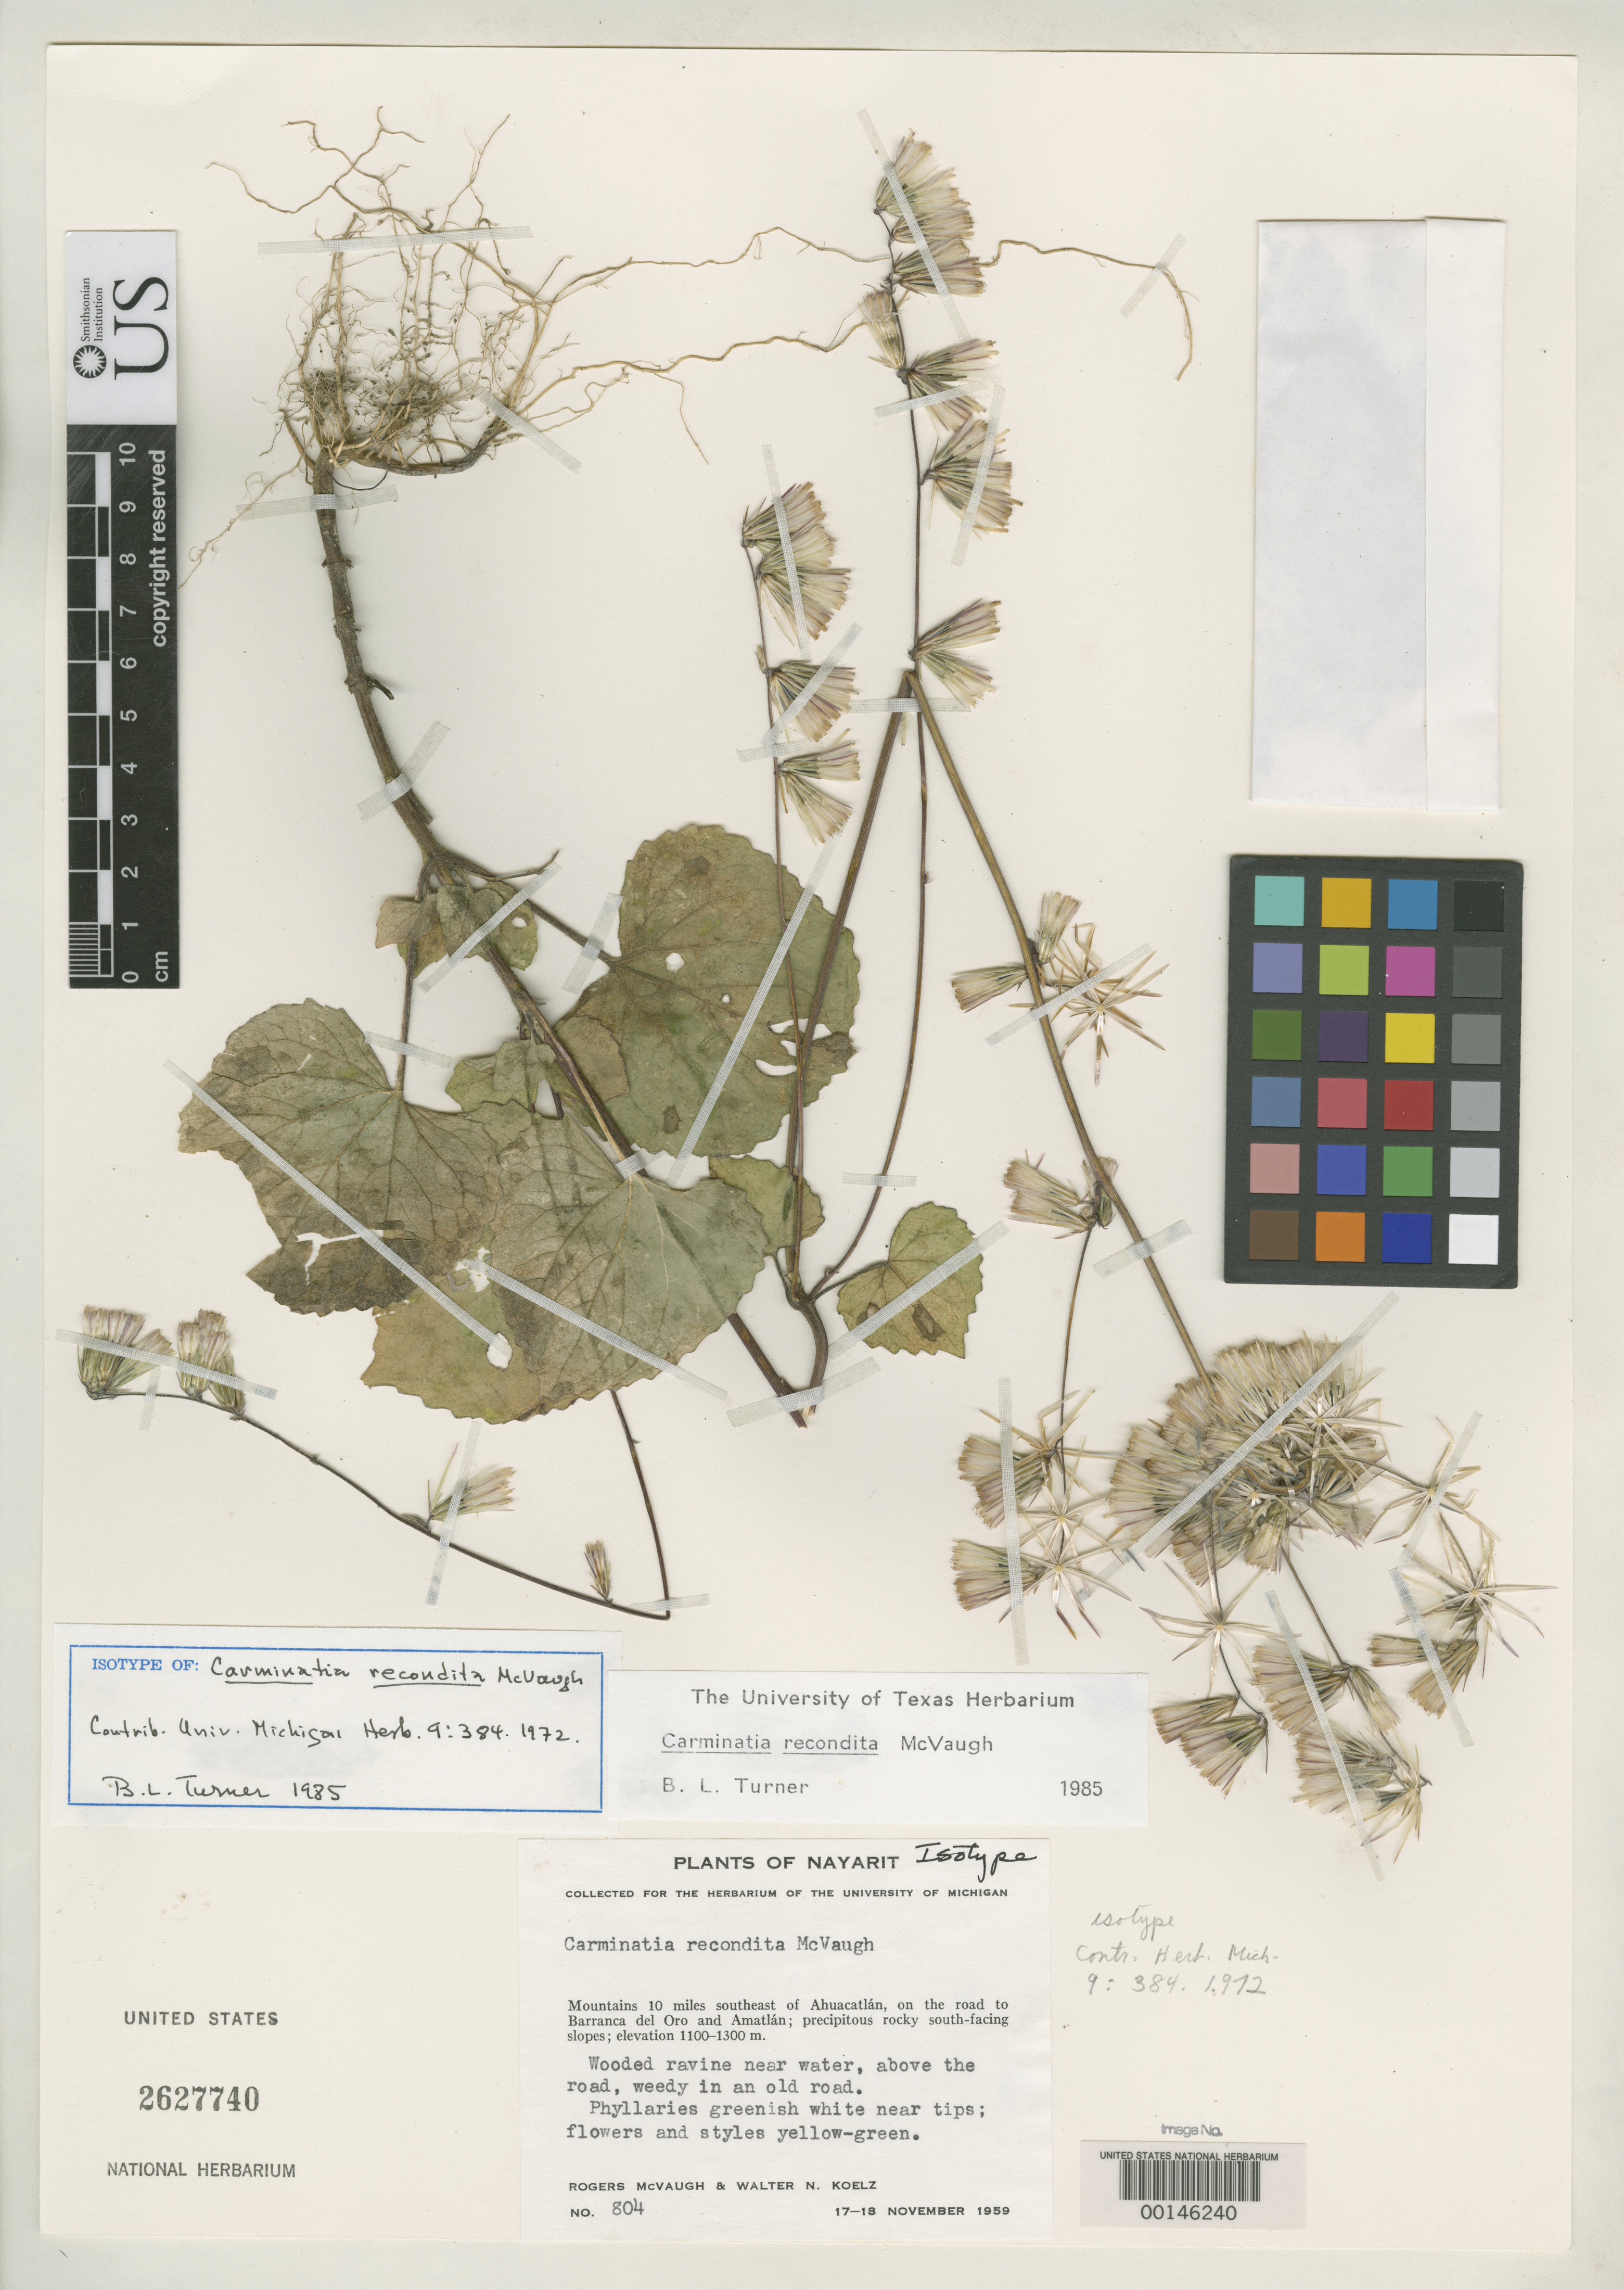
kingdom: Plantae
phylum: Tracheophyta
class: Magnoliopsida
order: Asterales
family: Asteraceae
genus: Carminatia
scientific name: Carminatia recondita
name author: McVaugh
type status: Isotype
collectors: R. McVaugh & W. N. Koelz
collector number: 804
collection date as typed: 17 Nov 1959 to 18 Nov 1959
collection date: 1959-11-17/1959-11-18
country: Mexico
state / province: Nayarit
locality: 10 miles SE of Ahuacatlan.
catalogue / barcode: US 2627740